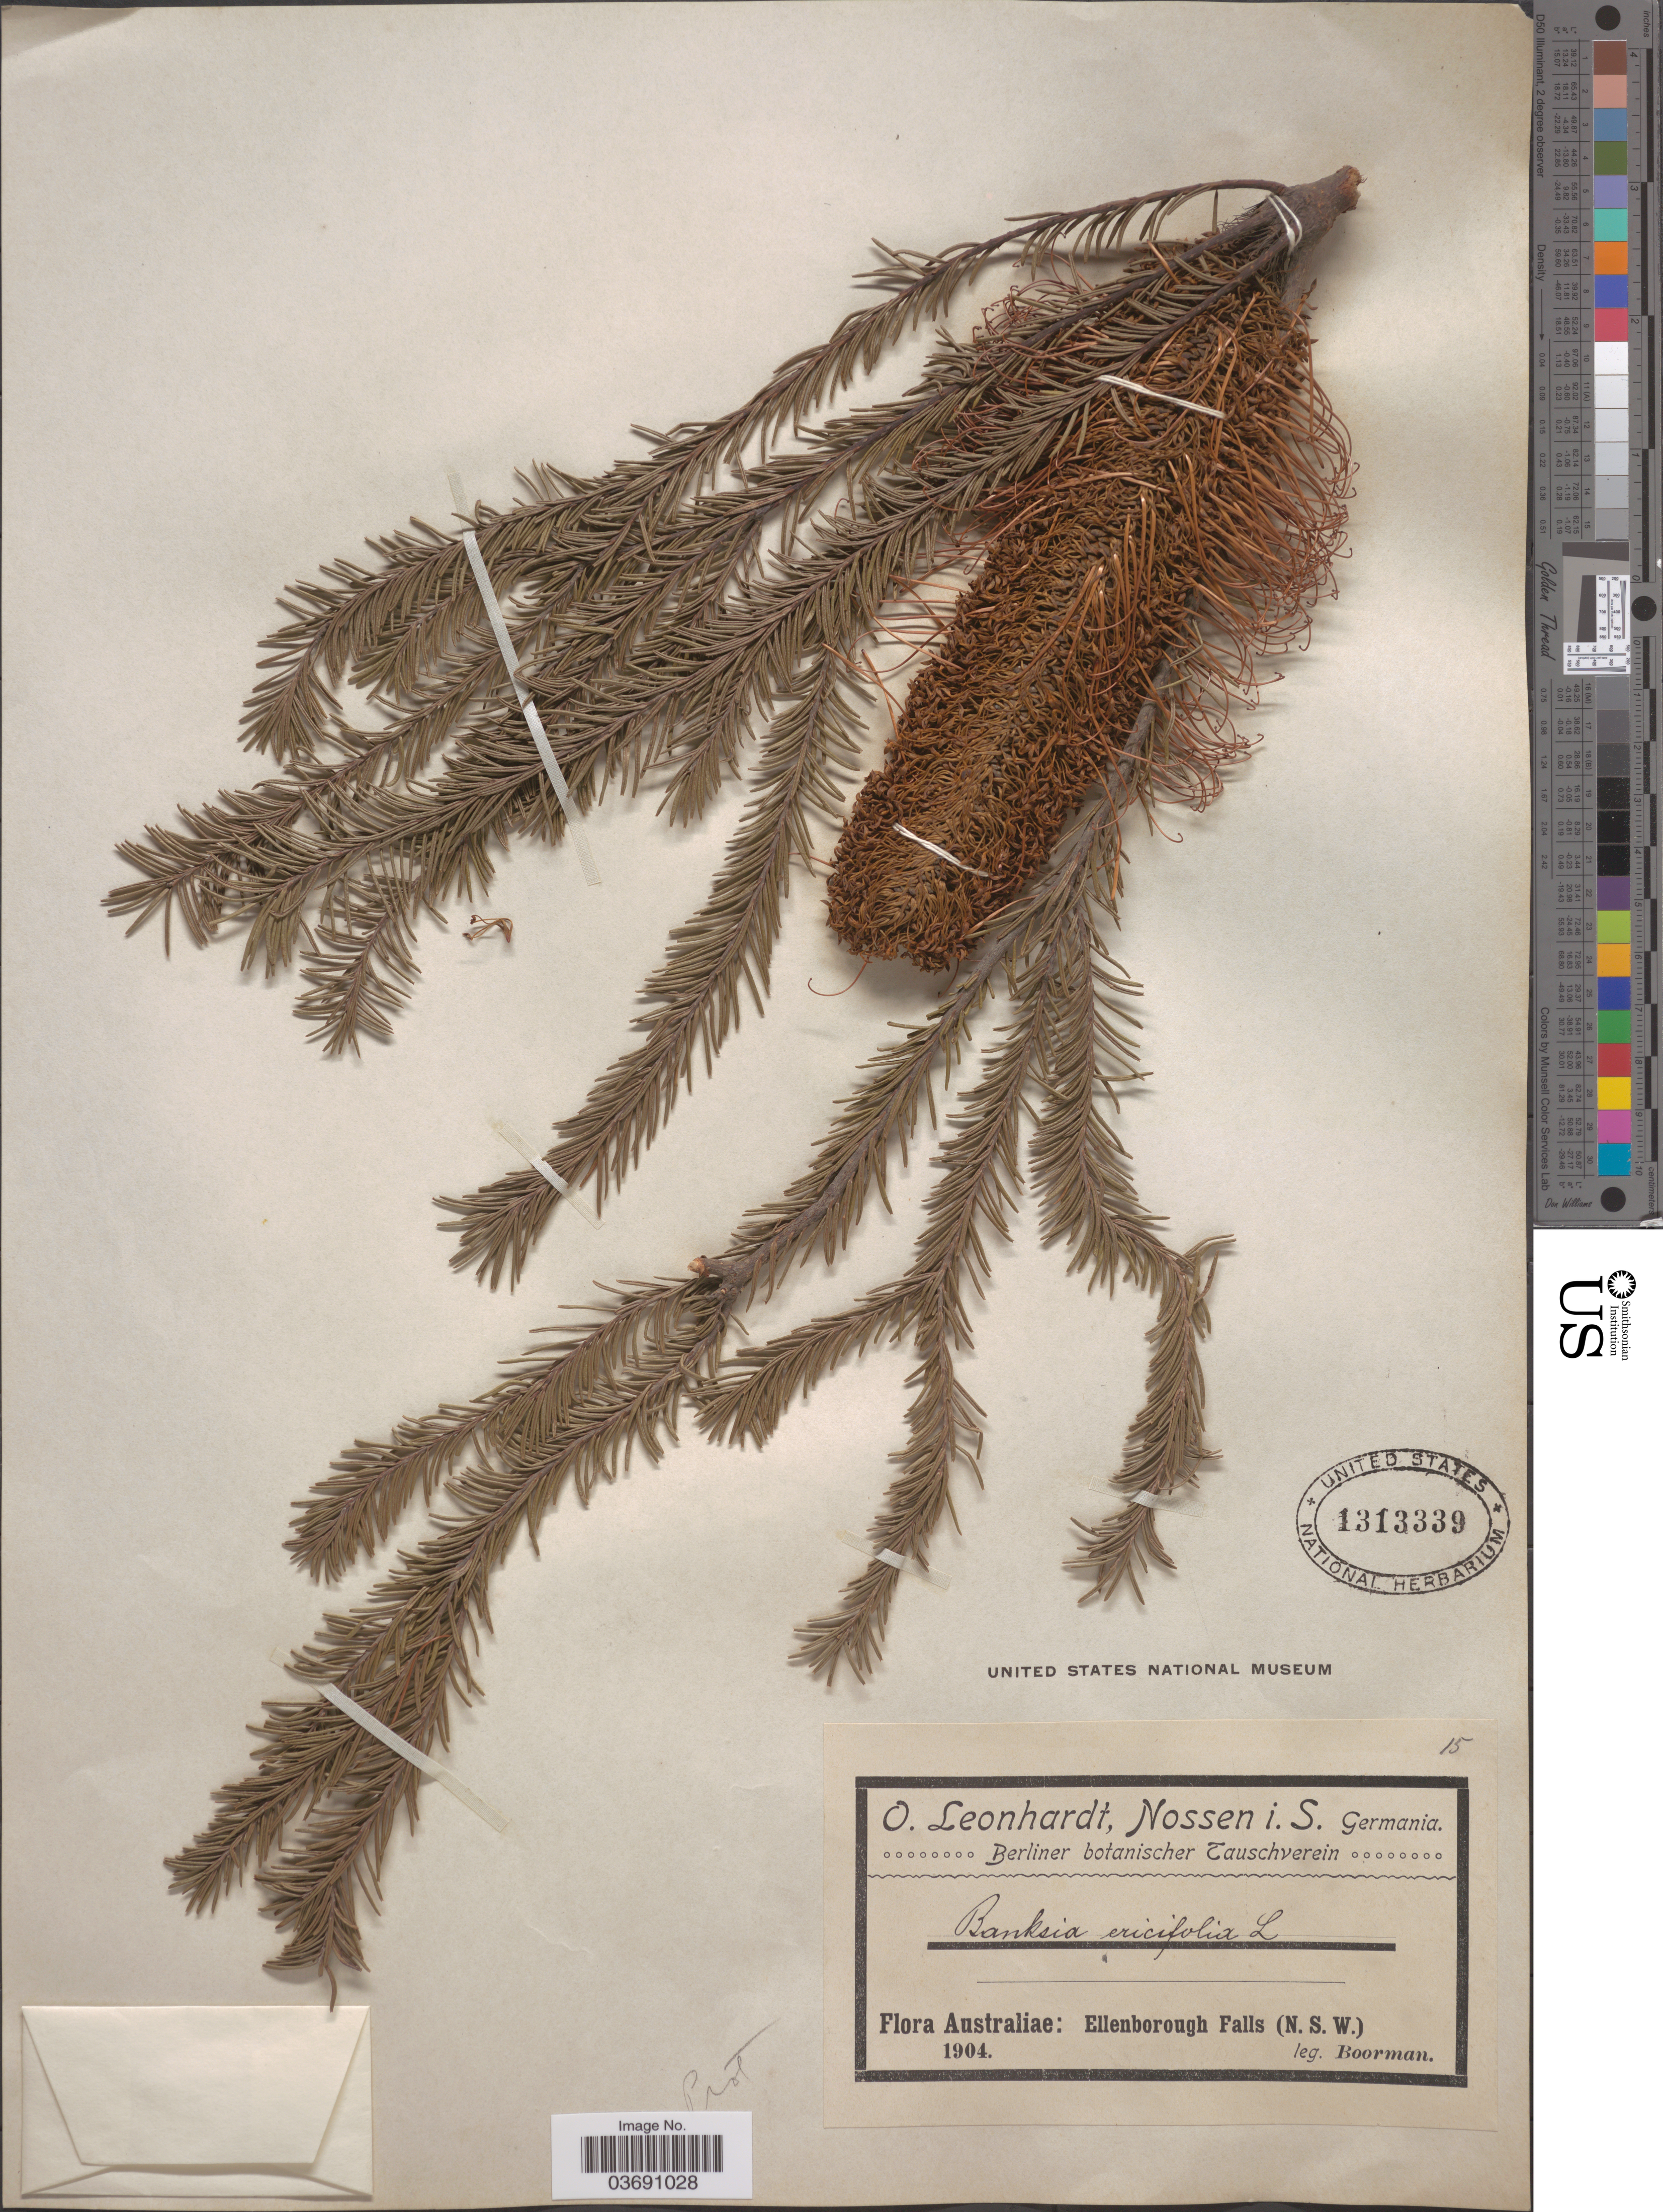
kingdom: Plantae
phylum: Tracheophyta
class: Magnoliopsida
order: Proteales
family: Proteaceae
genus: Banksia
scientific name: Banksia ericifolia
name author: L. f.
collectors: -. Boorman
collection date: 1904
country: Australia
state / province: New South Wales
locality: Ellenborough Falls.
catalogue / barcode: US 1313339